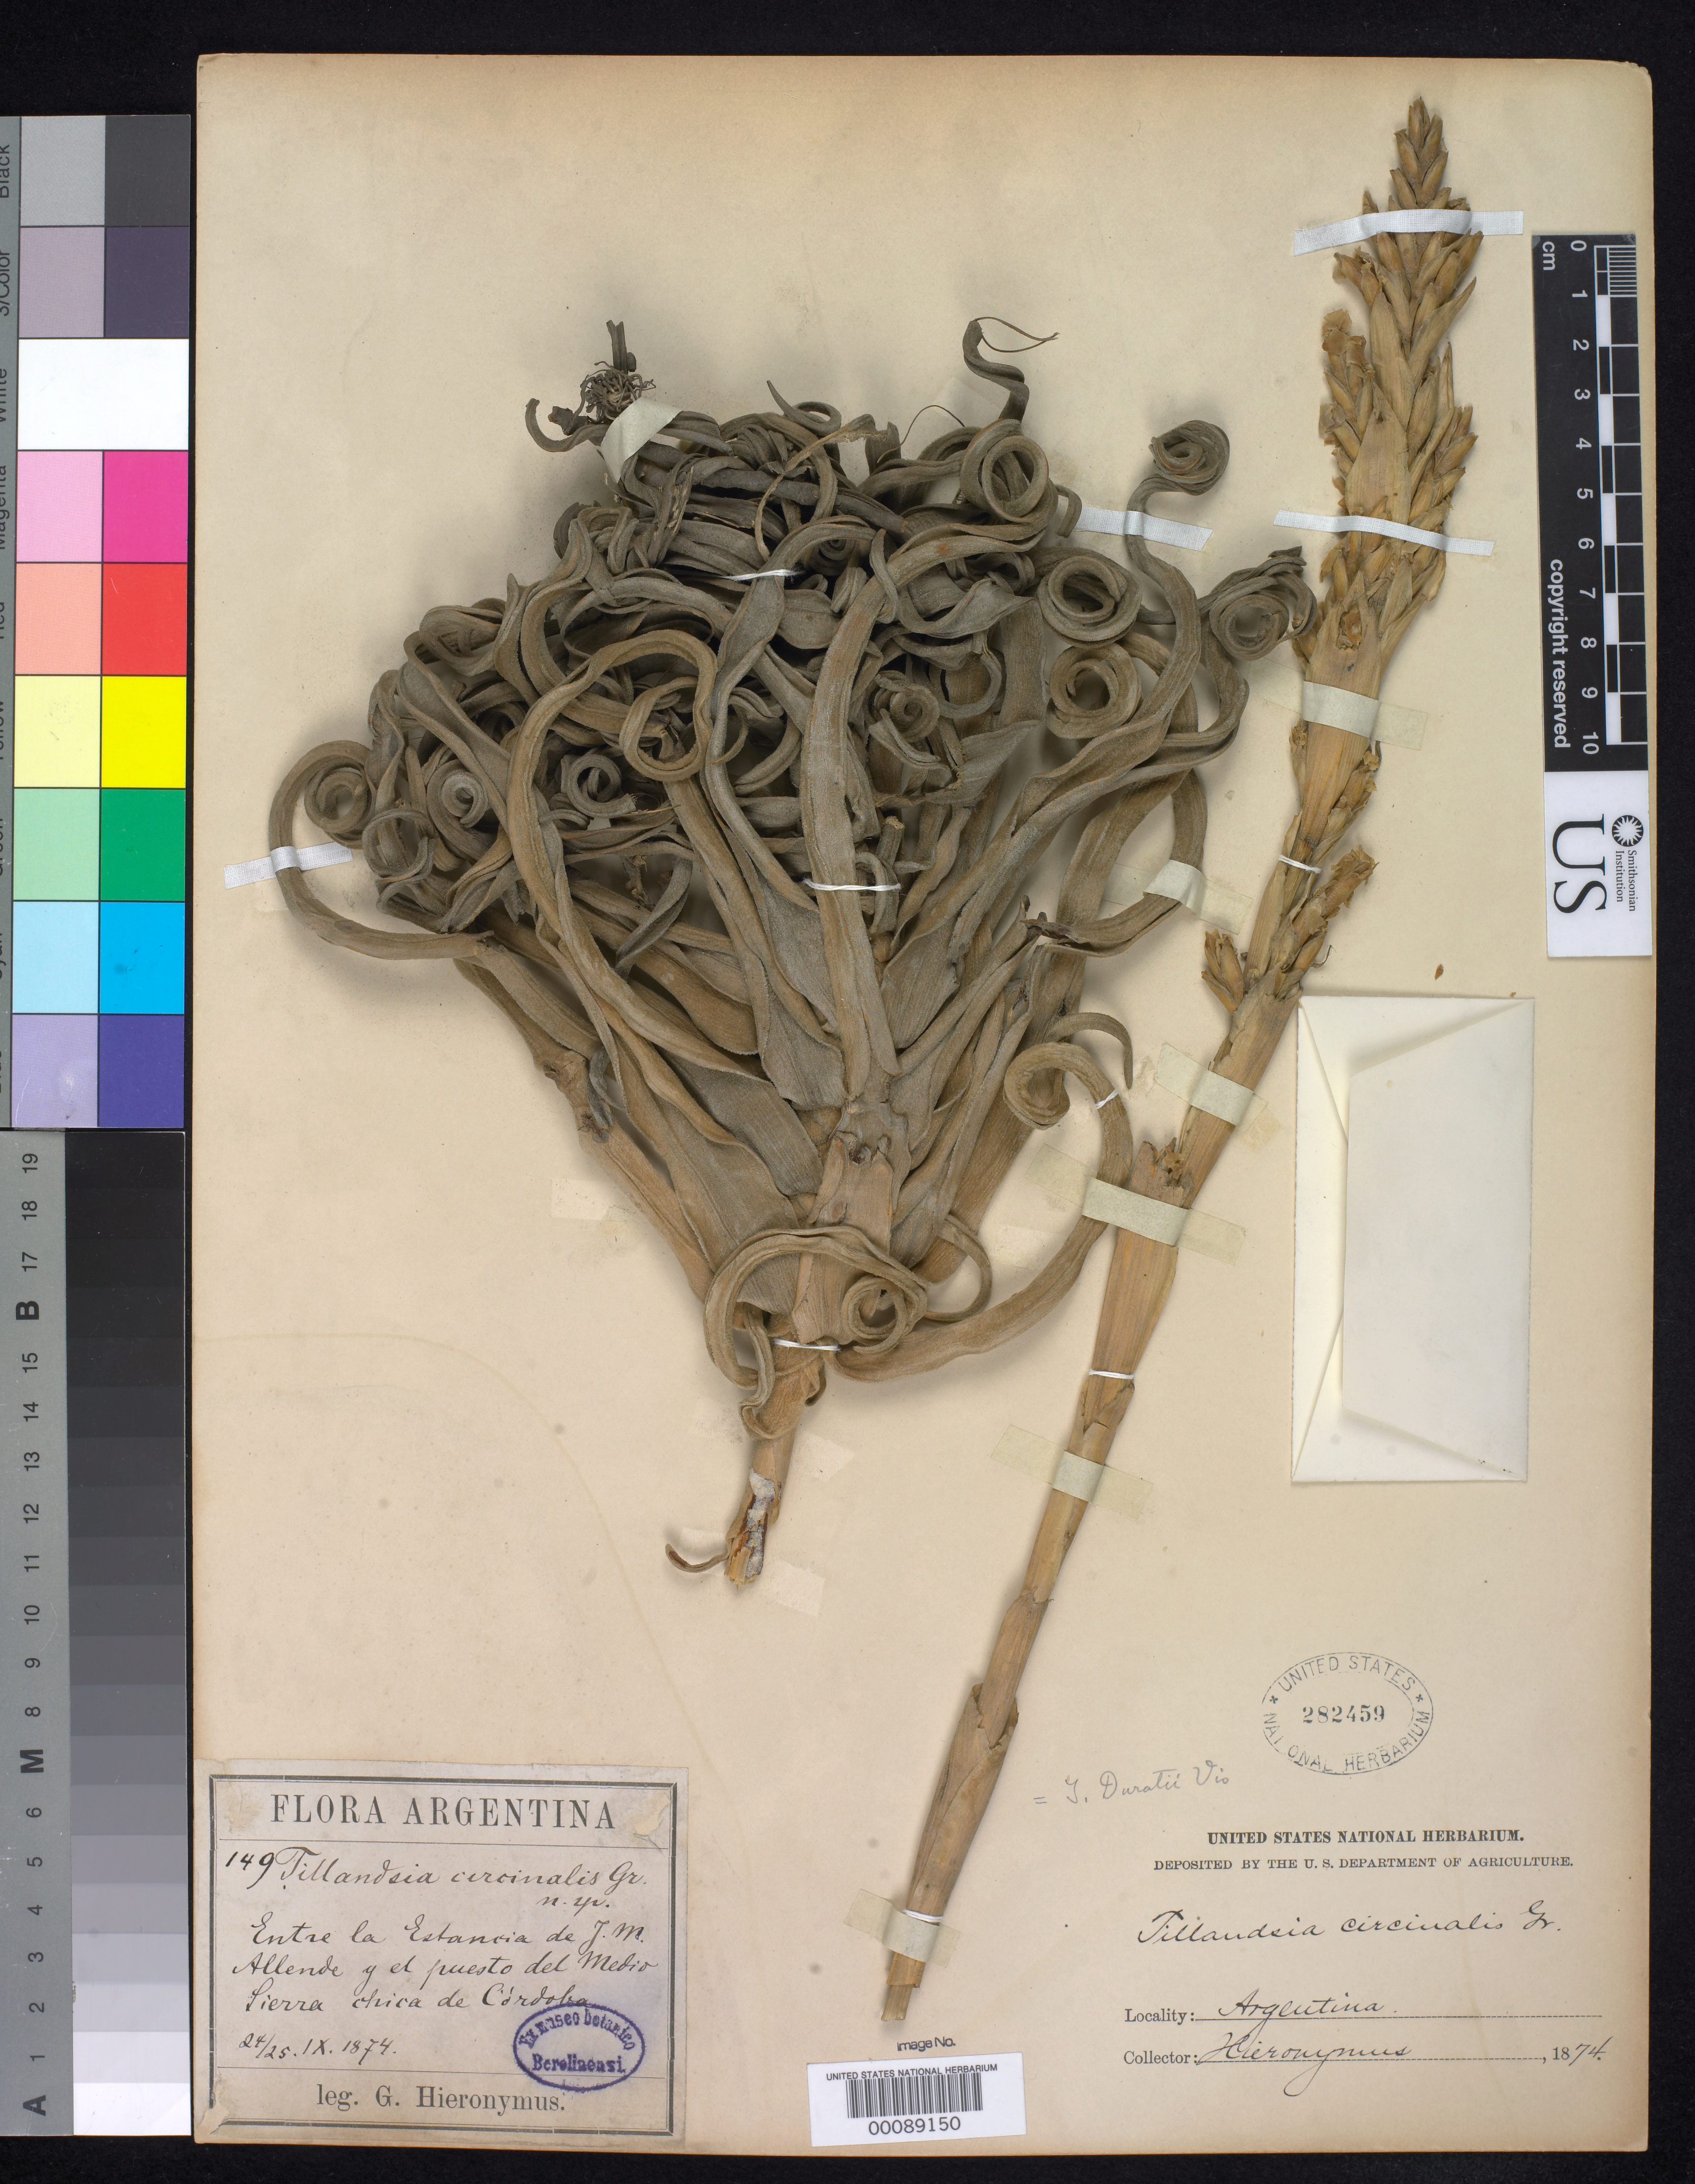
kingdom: Plantae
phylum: Tracheophyta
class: Liliopsida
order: Poales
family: Bromeliaceae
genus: Tillandsia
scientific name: Tillandsia circinalis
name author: Griseb.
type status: Isotype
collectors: G. H. Hieronymus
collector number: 149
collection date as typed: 24 Sep 1874 to 25 Sep 1874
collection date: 1874-09-24/1874-09-25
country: Argentina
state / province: Córdoba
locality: Entre La estancia de Allende y El Puesto del Medio Sierra.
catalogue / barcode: US 282459